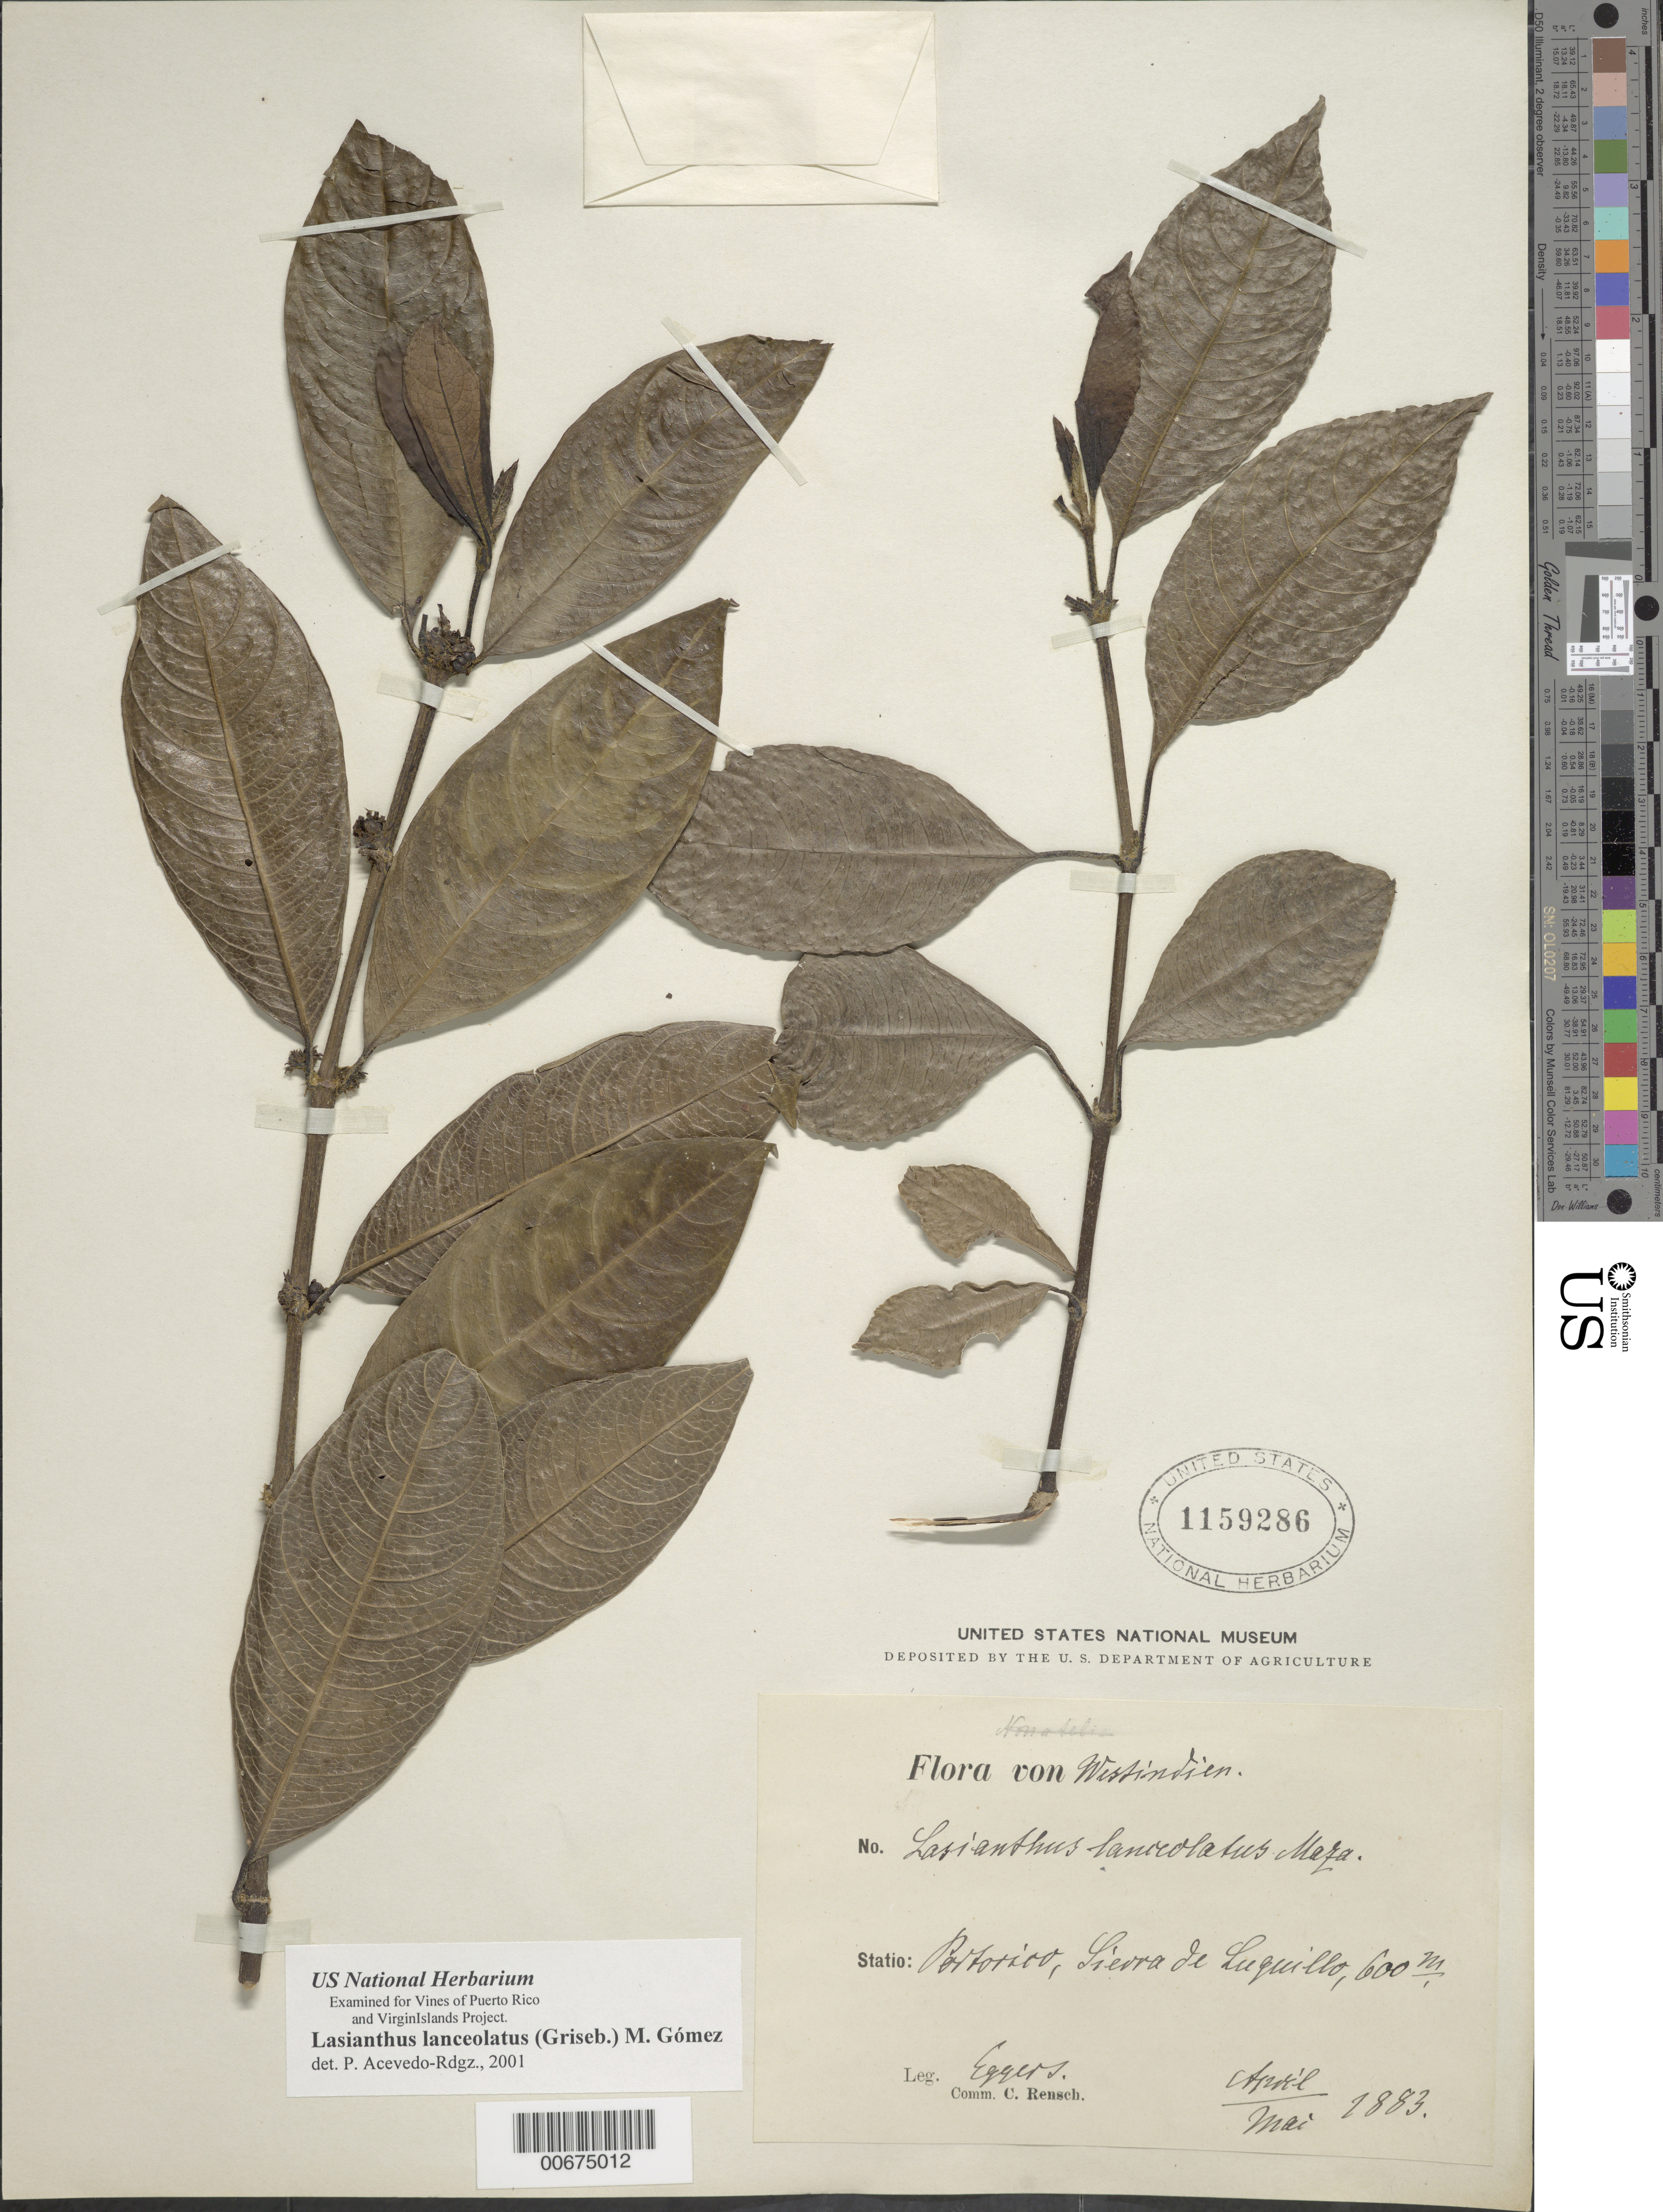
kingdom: Plantae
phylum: Tracheophyta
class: Magnoliopsida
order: Gentianales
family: Rubiaceae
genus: Lasianthus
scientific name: Lasianthus lanceolatus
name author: (Griseb.) Urb.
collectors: -. Eggers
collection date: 1883-04/1883-05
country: Puerto Rico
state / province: Luquillo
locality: Portorico, Sierra de Luquillo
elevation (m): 600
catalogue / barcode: US 1159286